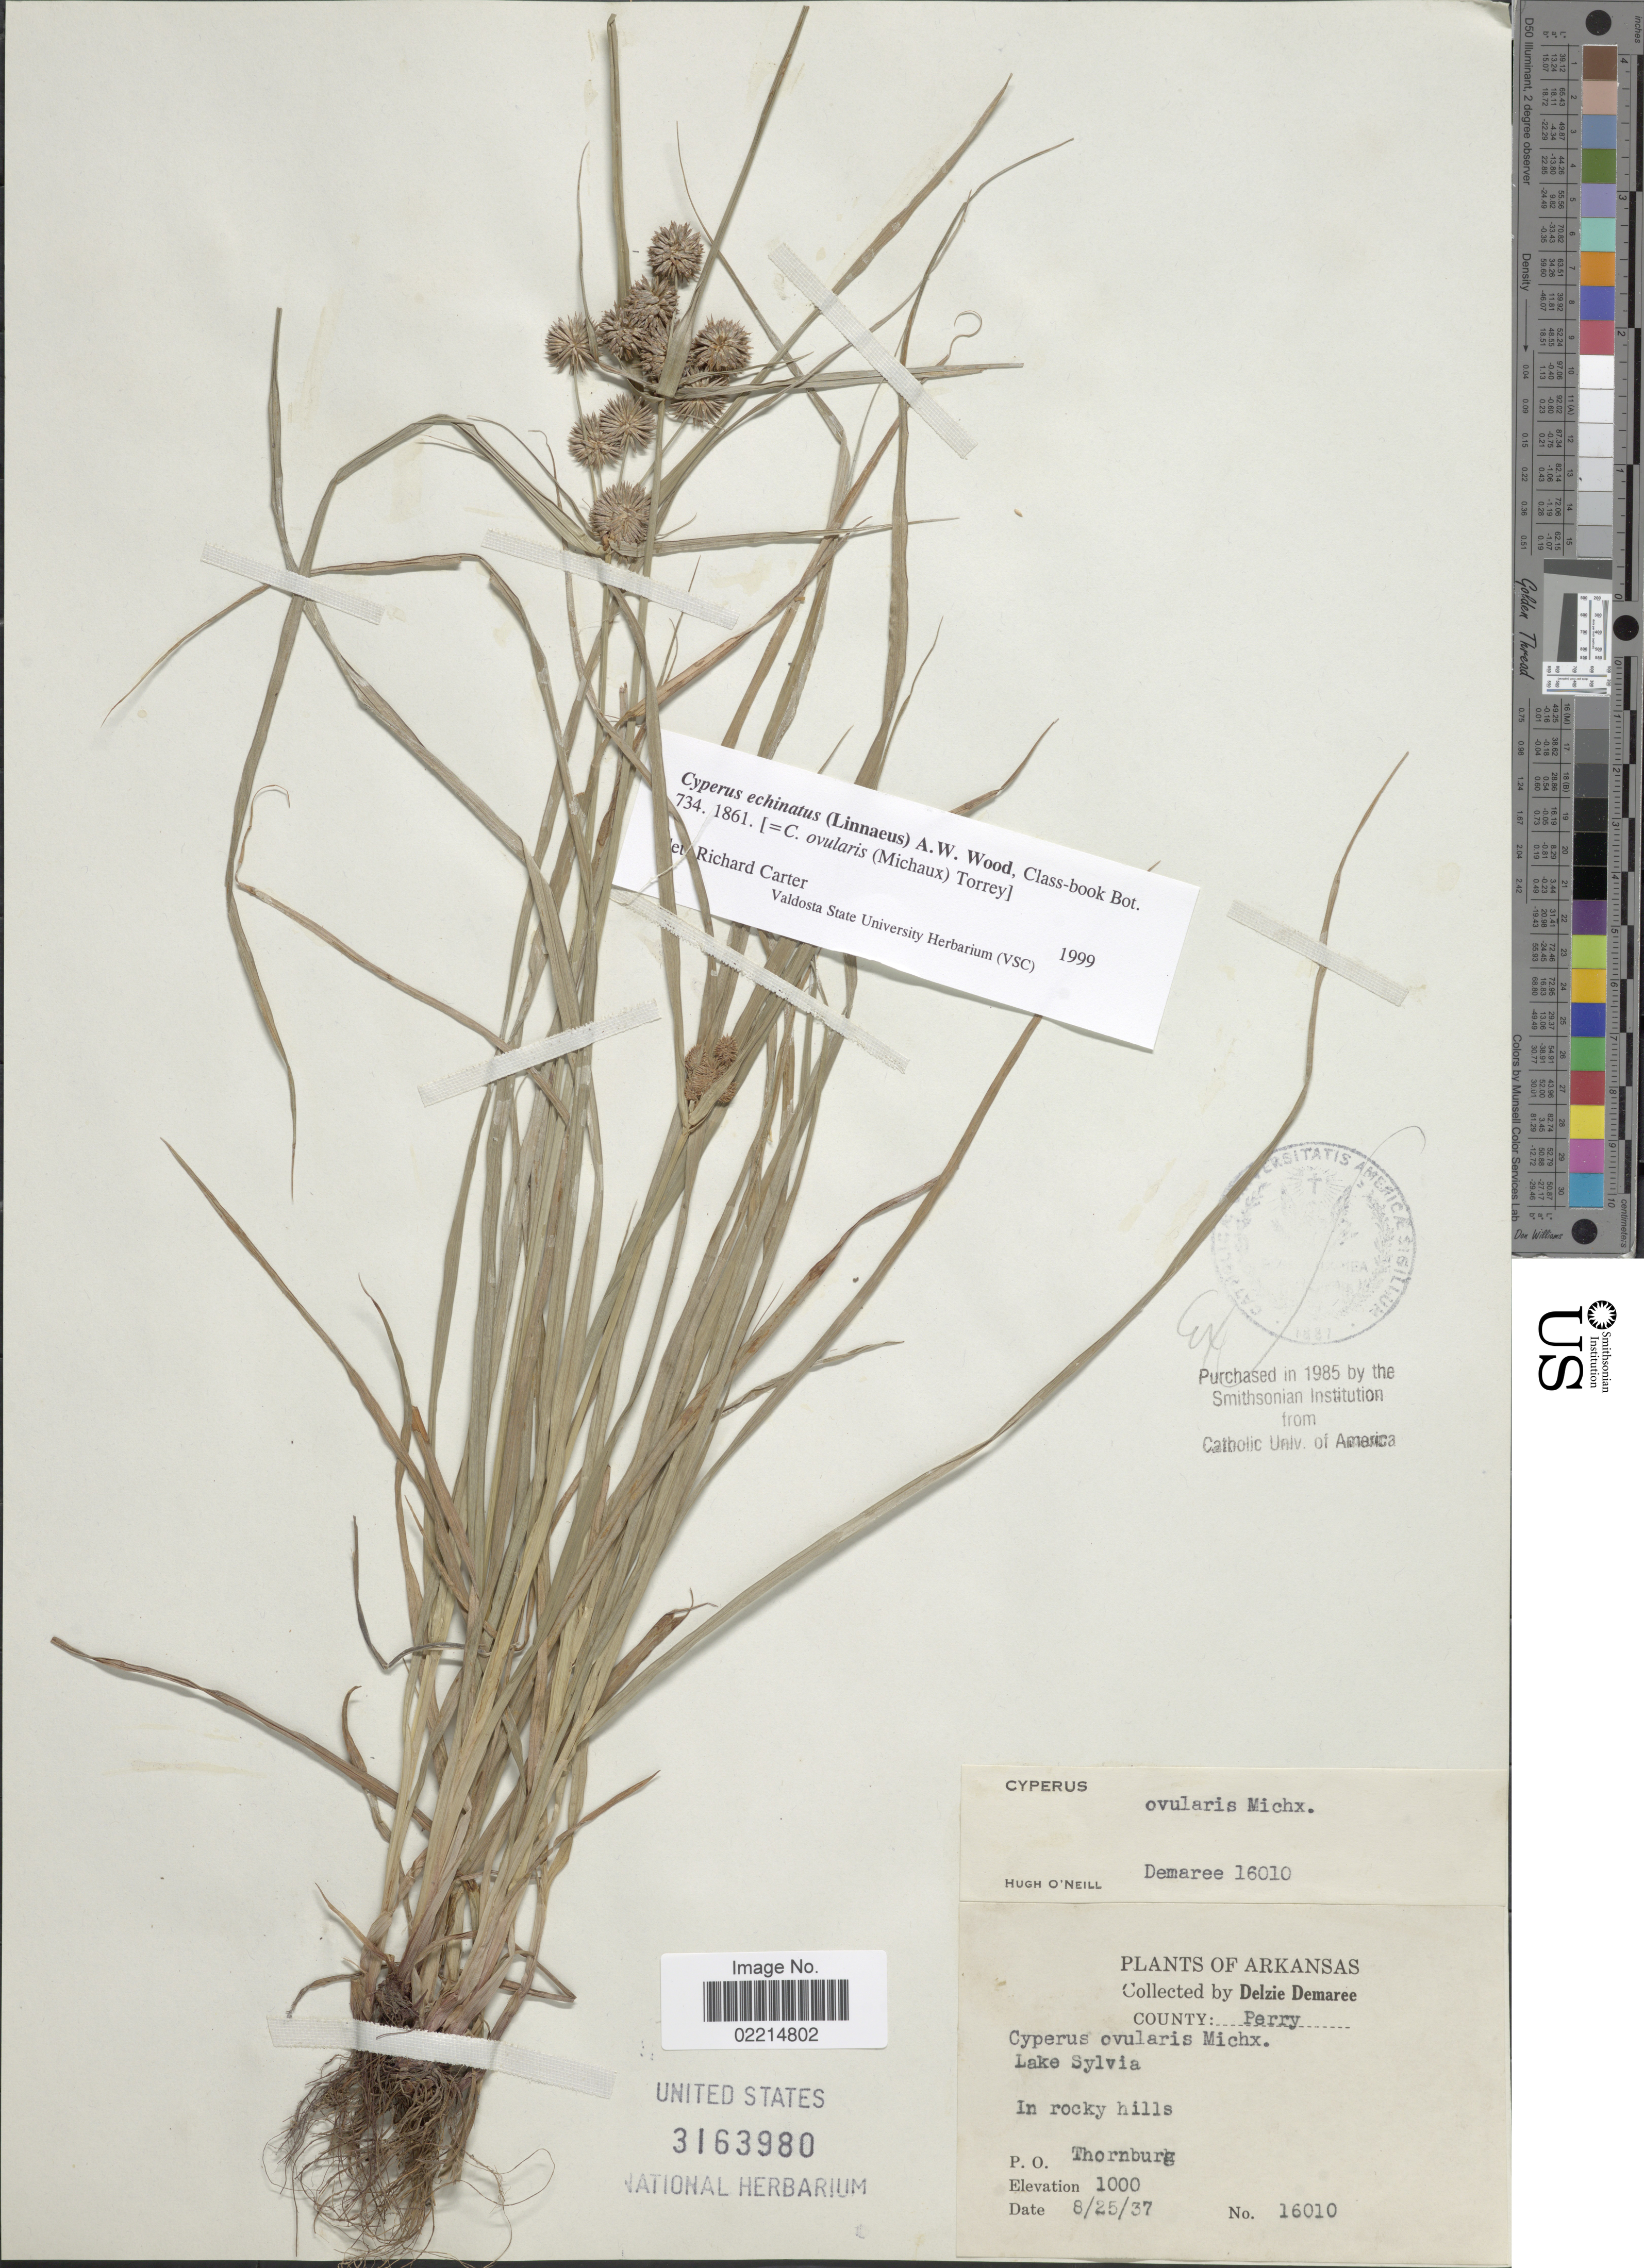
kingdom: Plantae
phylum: Tracheophyta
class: Liliopsida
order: Poales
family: Cyperaceae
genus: Cyperus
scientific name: Cyperus echinatus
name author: (L.) Alph. Wood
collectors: D. Demaree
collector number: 1610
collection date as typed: Transcribed d/m/y: 25/8/37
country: United States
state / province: Arkansas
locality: County: Perry, Lake Sylvia, in rocky hills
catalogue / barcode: US 3163980